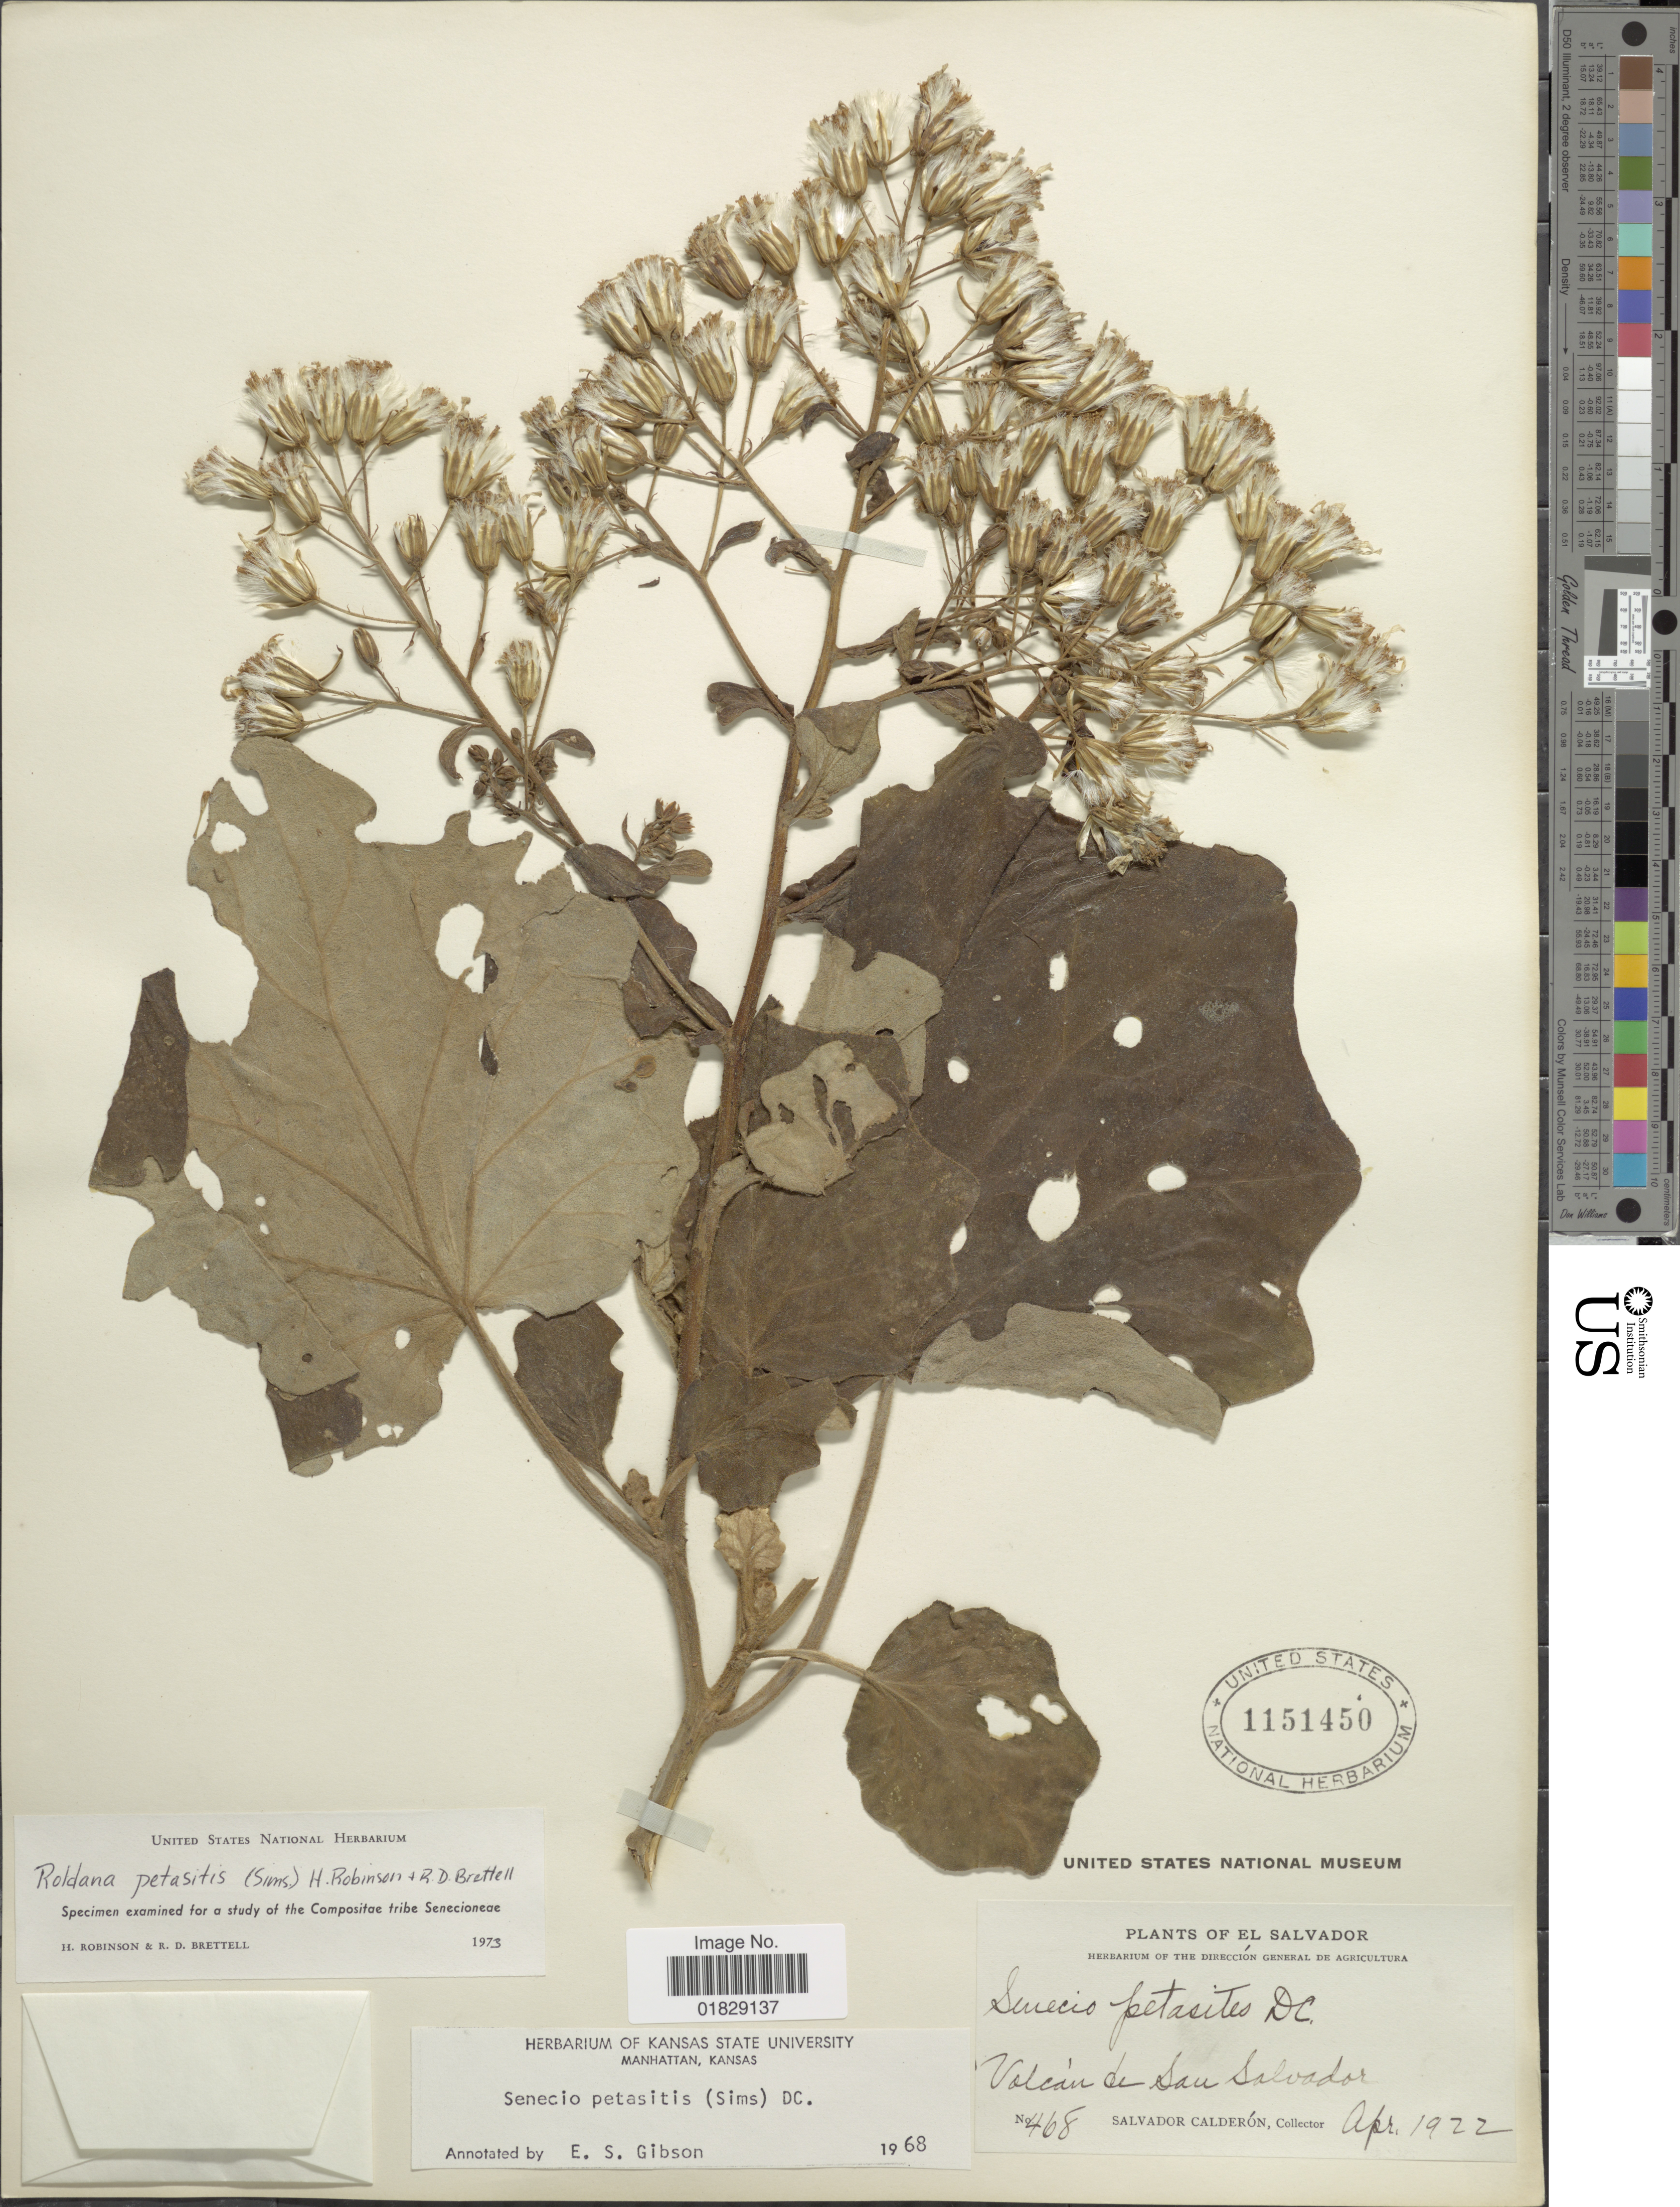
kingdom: Plantae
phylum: Tracheophyta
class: Magnoliopsida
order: Asterales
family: Asteraceae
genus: Roldana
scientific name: Roldana petasitis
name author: (Sims) H. Rob. & Brettell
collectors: S. Calderón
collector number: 468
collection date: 1922-04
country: El Salvador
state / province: San Salvador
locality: Volcán de San Salvador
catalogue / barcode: US 1151450